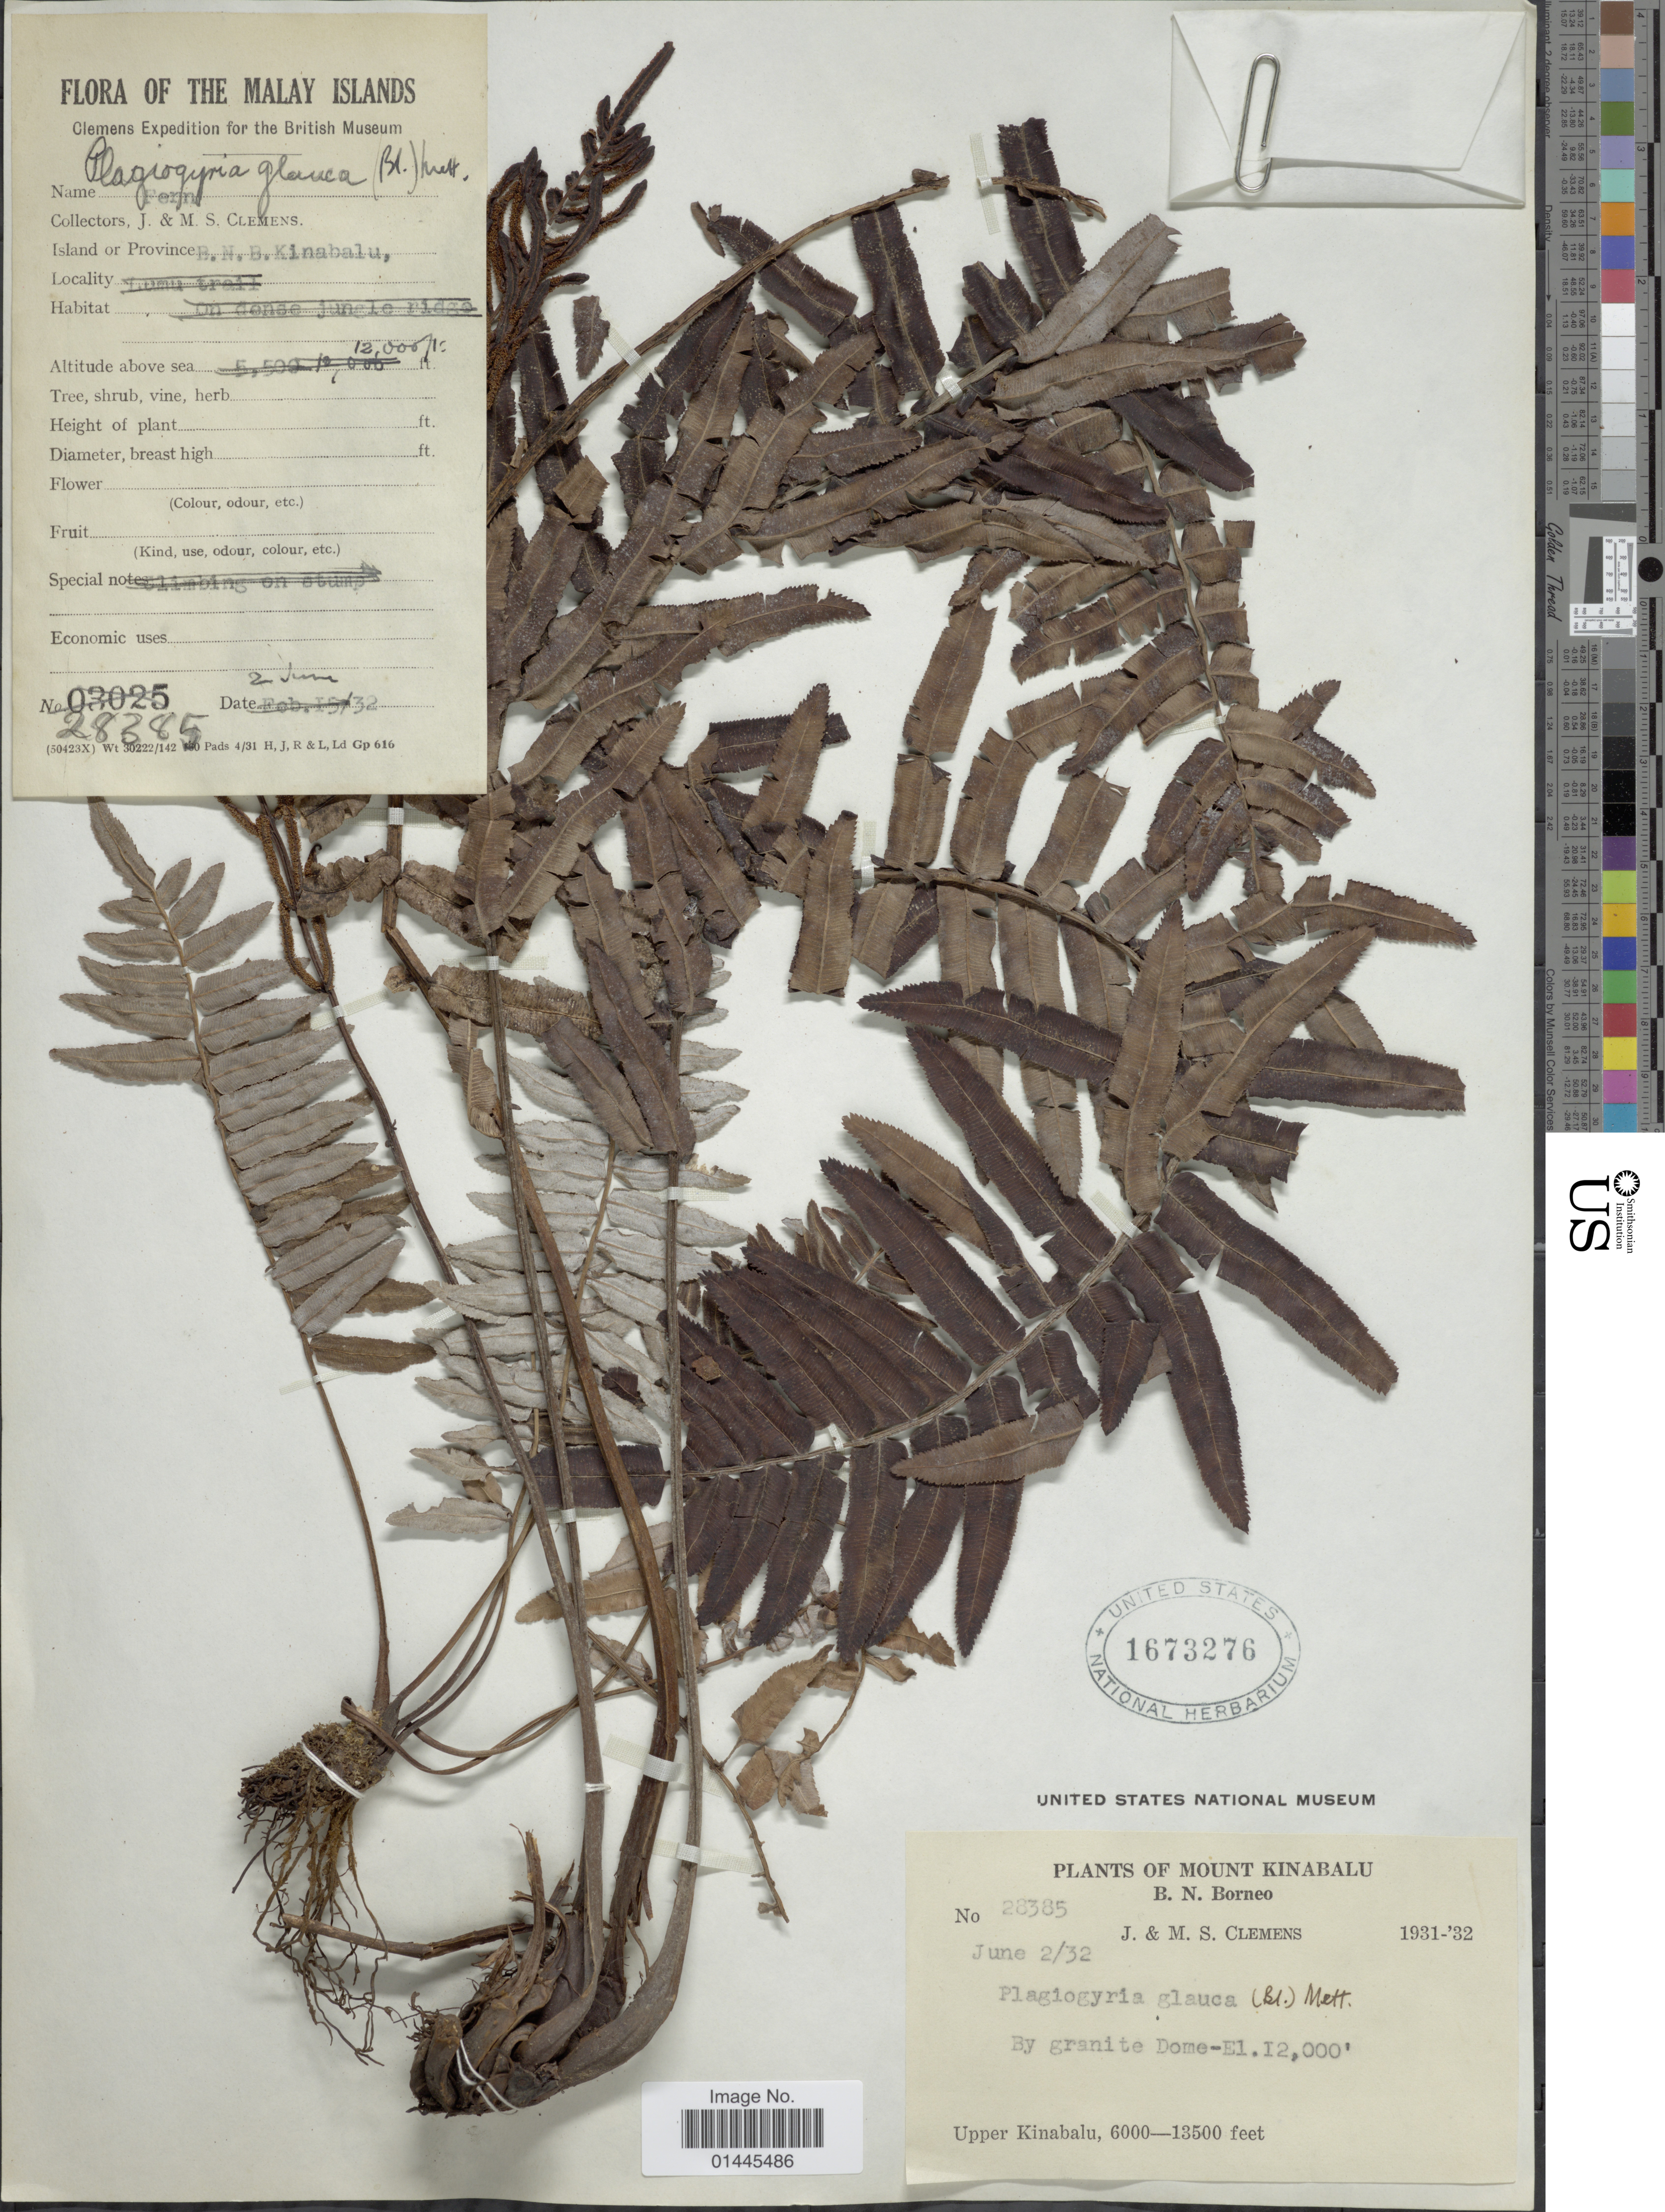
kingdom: Plantae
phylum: Tracheophyta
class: Polypodiopsida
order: Cyatheales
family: Plagiogyriaceae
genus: Plagiogyria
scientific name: Plagiogyria glauca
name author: (Blume) Mett.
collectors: J. Clemens & M. S. Clemens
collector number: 28385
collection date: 1932-06-02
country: Malaysia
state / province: Sabah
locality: Mount Kinabalu, B.N. Borneo, Upper Kinabalu, by granite Dome-El.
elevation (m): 3658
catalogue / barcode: US 1673276